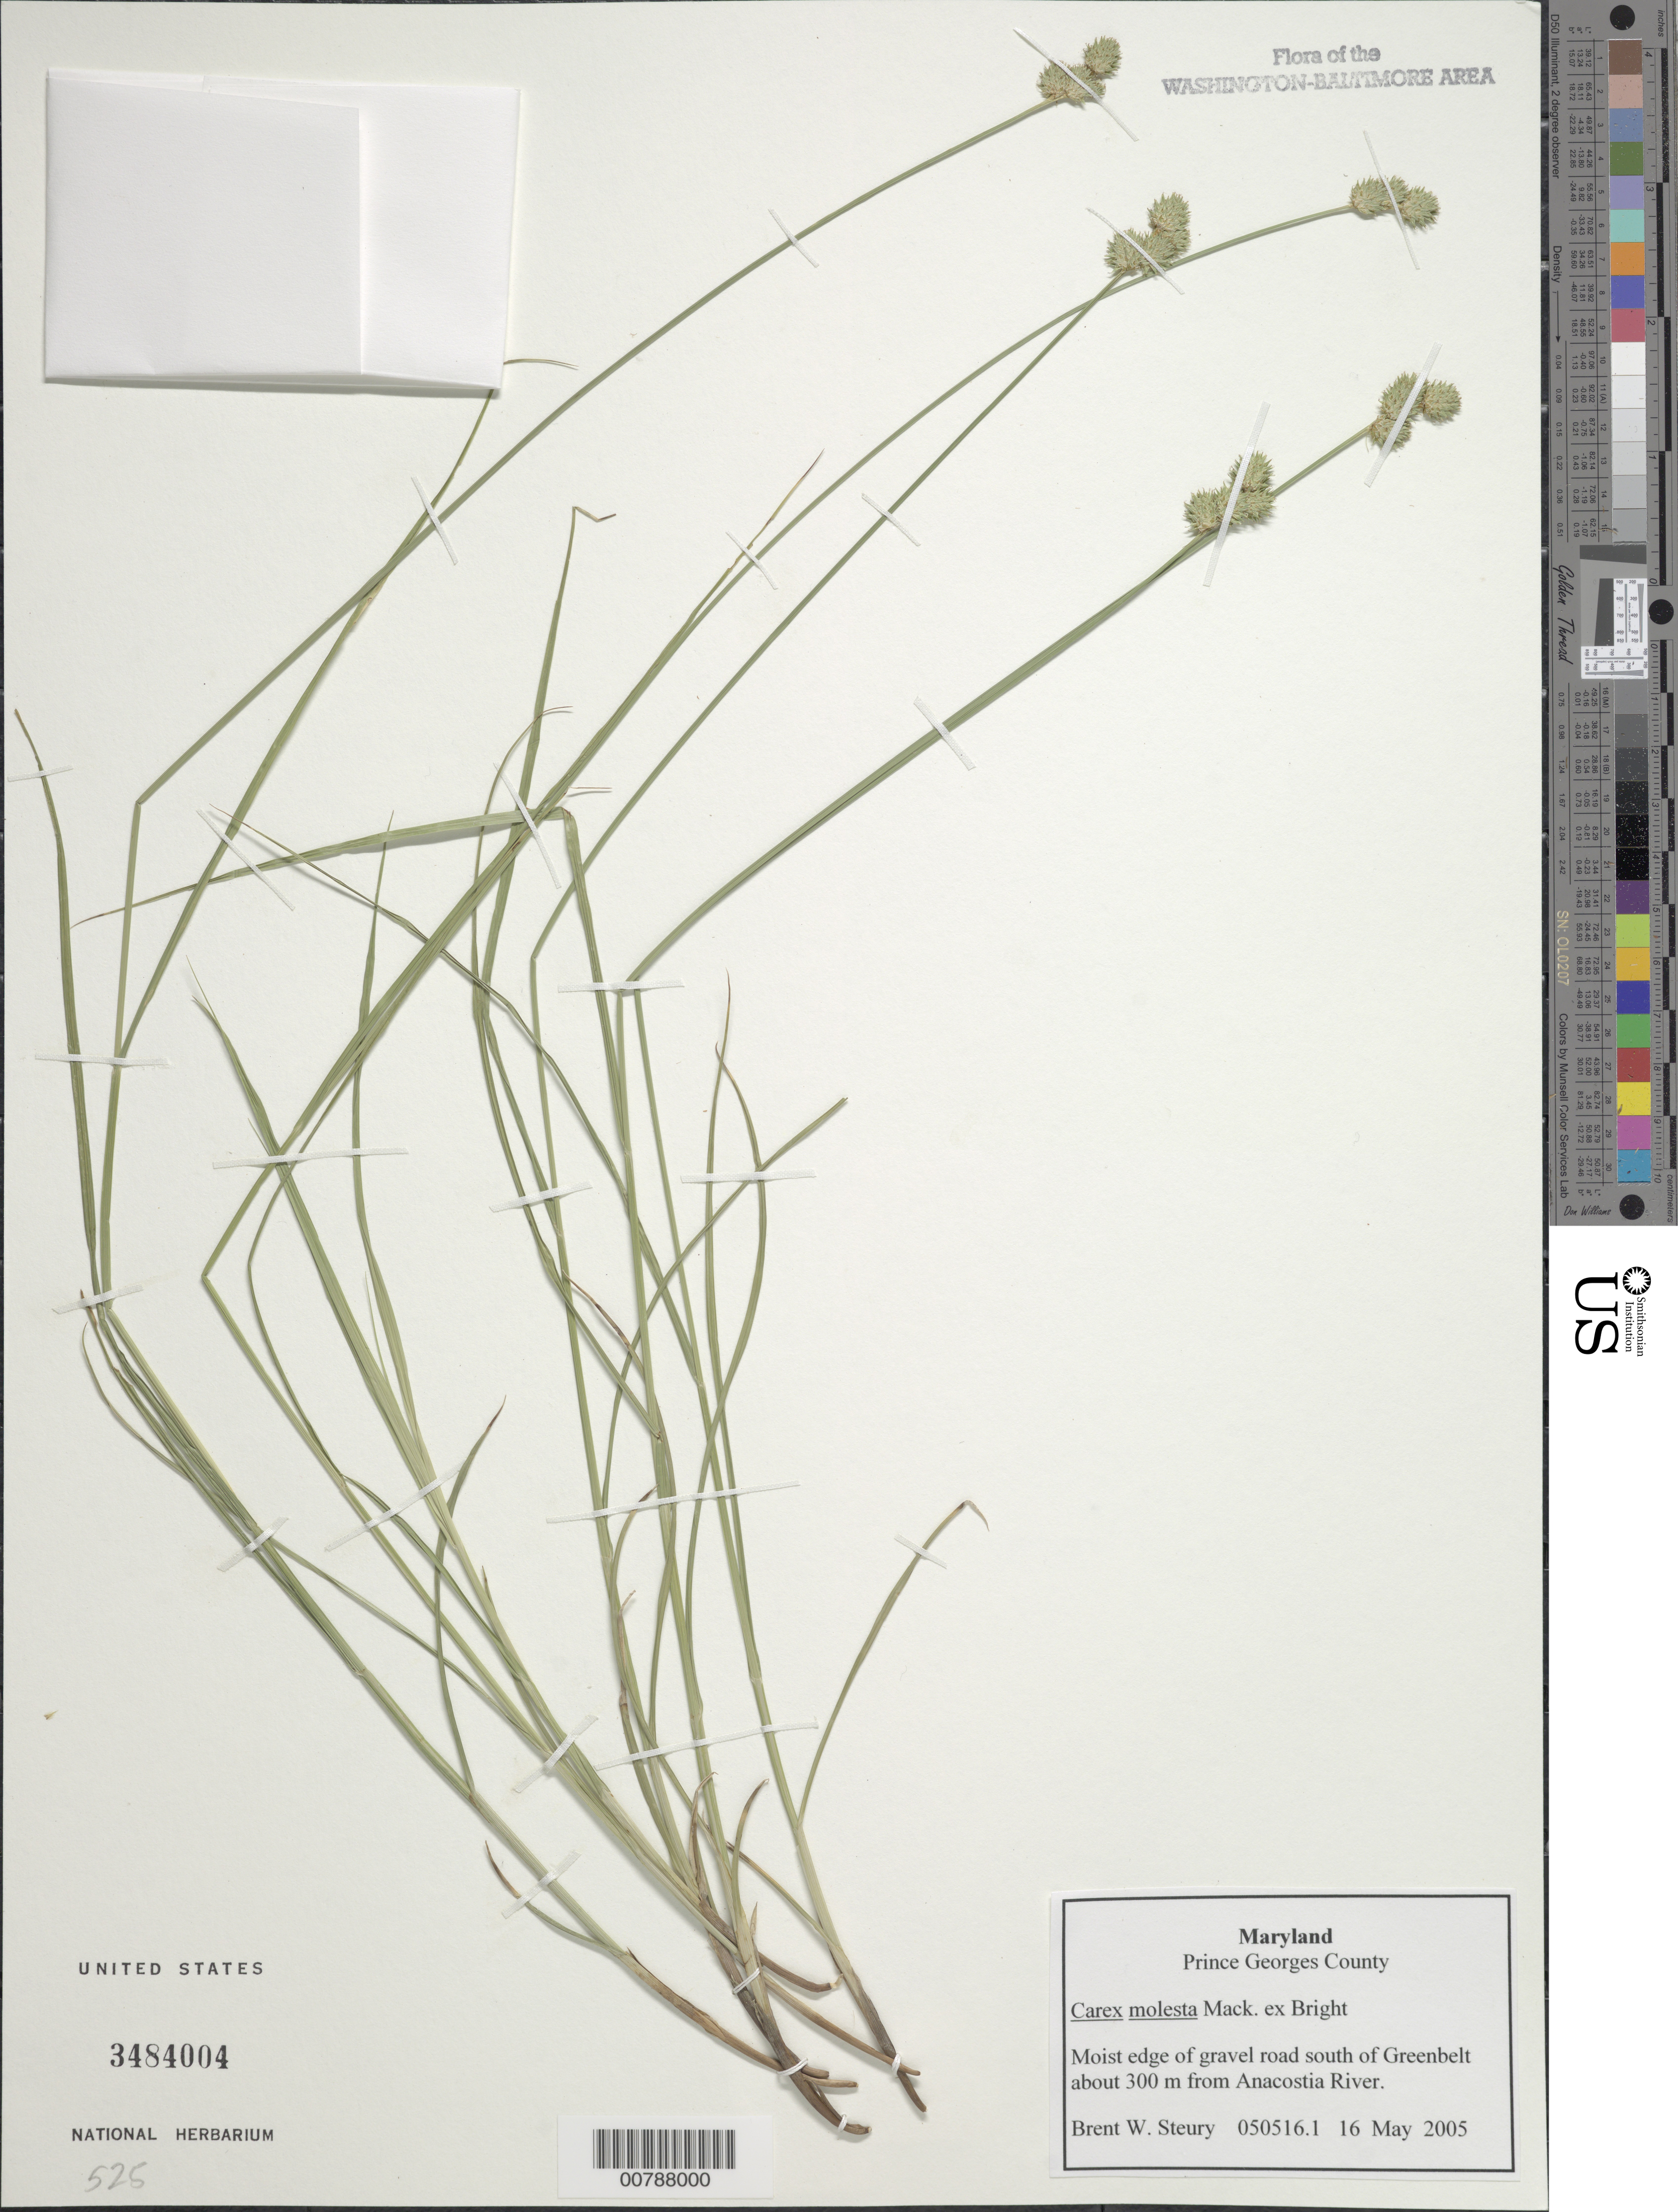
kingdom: Plantae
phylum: Tracheophyta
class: Liliopsida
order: Poales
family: Cyperaceae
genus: Carex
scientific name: Carex molesta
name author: Mack.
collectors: B. Steury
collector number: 050516.1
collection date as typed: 16 May 2005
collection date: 2005-05-16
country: United States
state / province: Maryland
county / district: Prince George's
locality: South of Greenbelt about 300m from Anacostia River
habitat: Moist edge of gravel road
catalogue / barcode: US 3484004